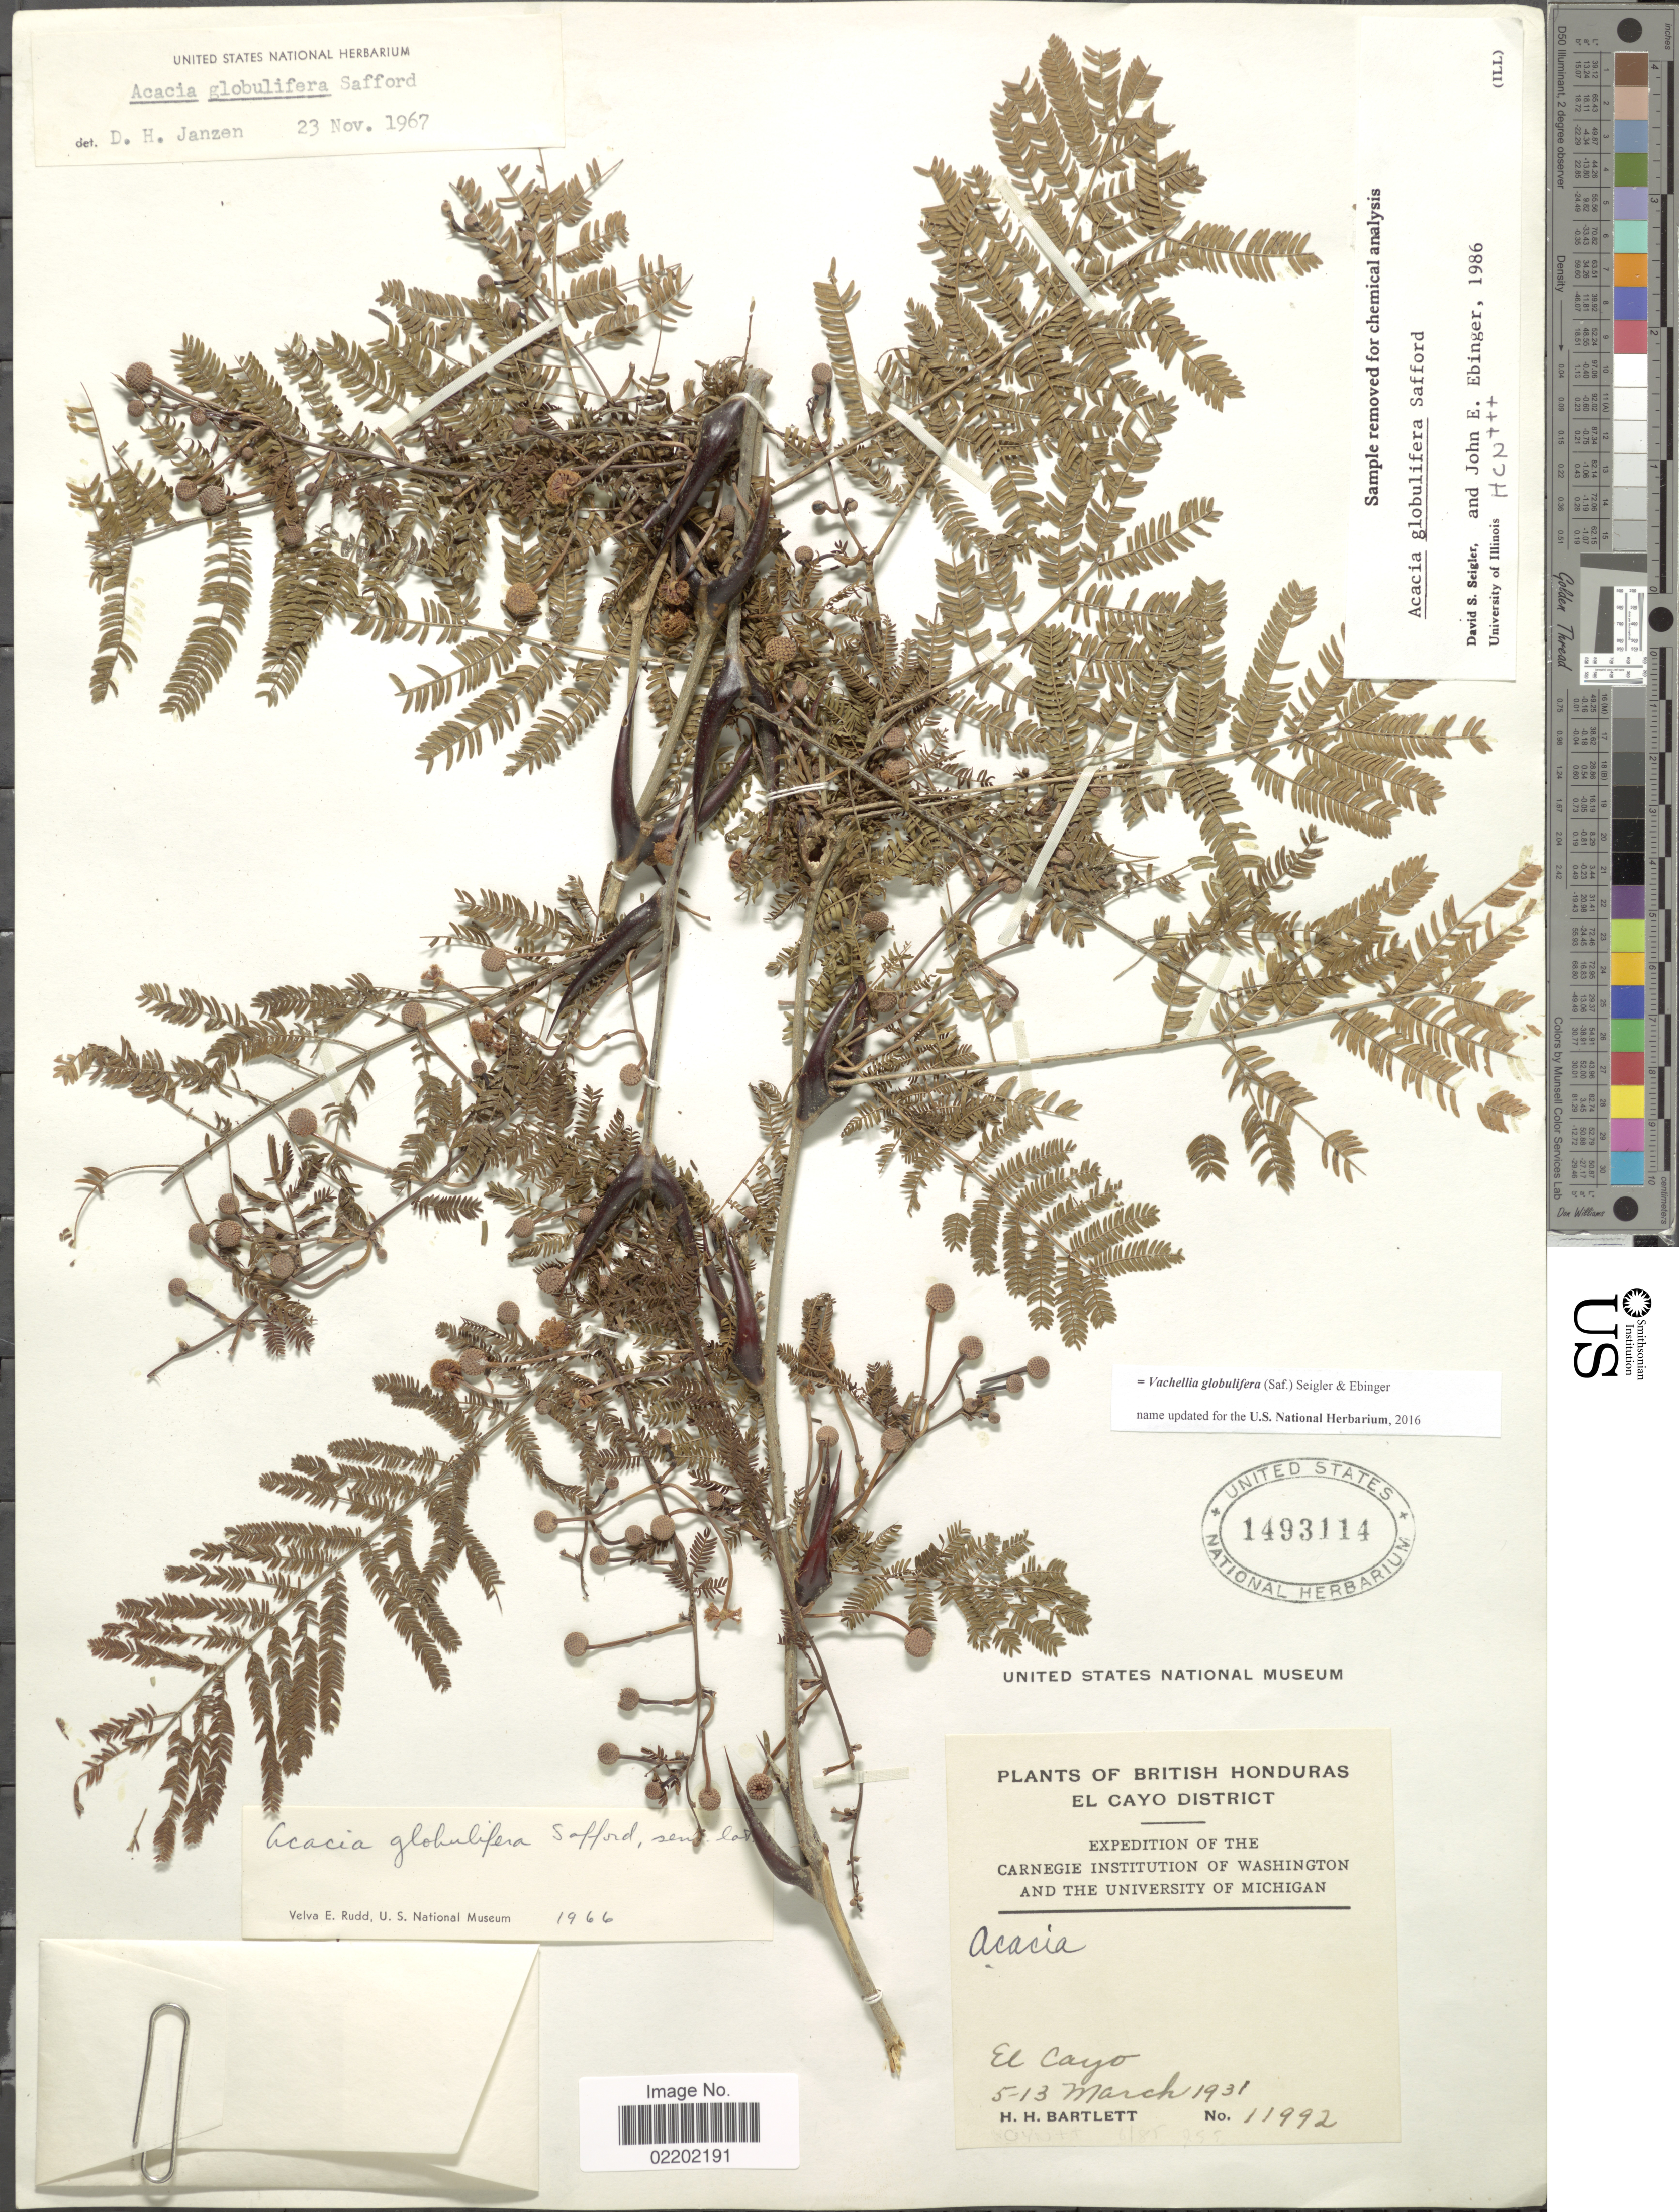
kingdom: Plantae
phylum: Tracheophyta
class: Magnoliopsida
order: Fabales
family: Fabaceae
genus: Vachellia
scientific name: Vachellia globulifera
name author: (Saff.) Seigler & Ebinger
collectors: H. H. Bartlett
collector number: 11992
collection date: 1931-03-05/1931-03-13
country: Belize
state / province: Cayo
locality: British Honduras El cayo District, El Cayo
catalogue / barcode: US 1493114